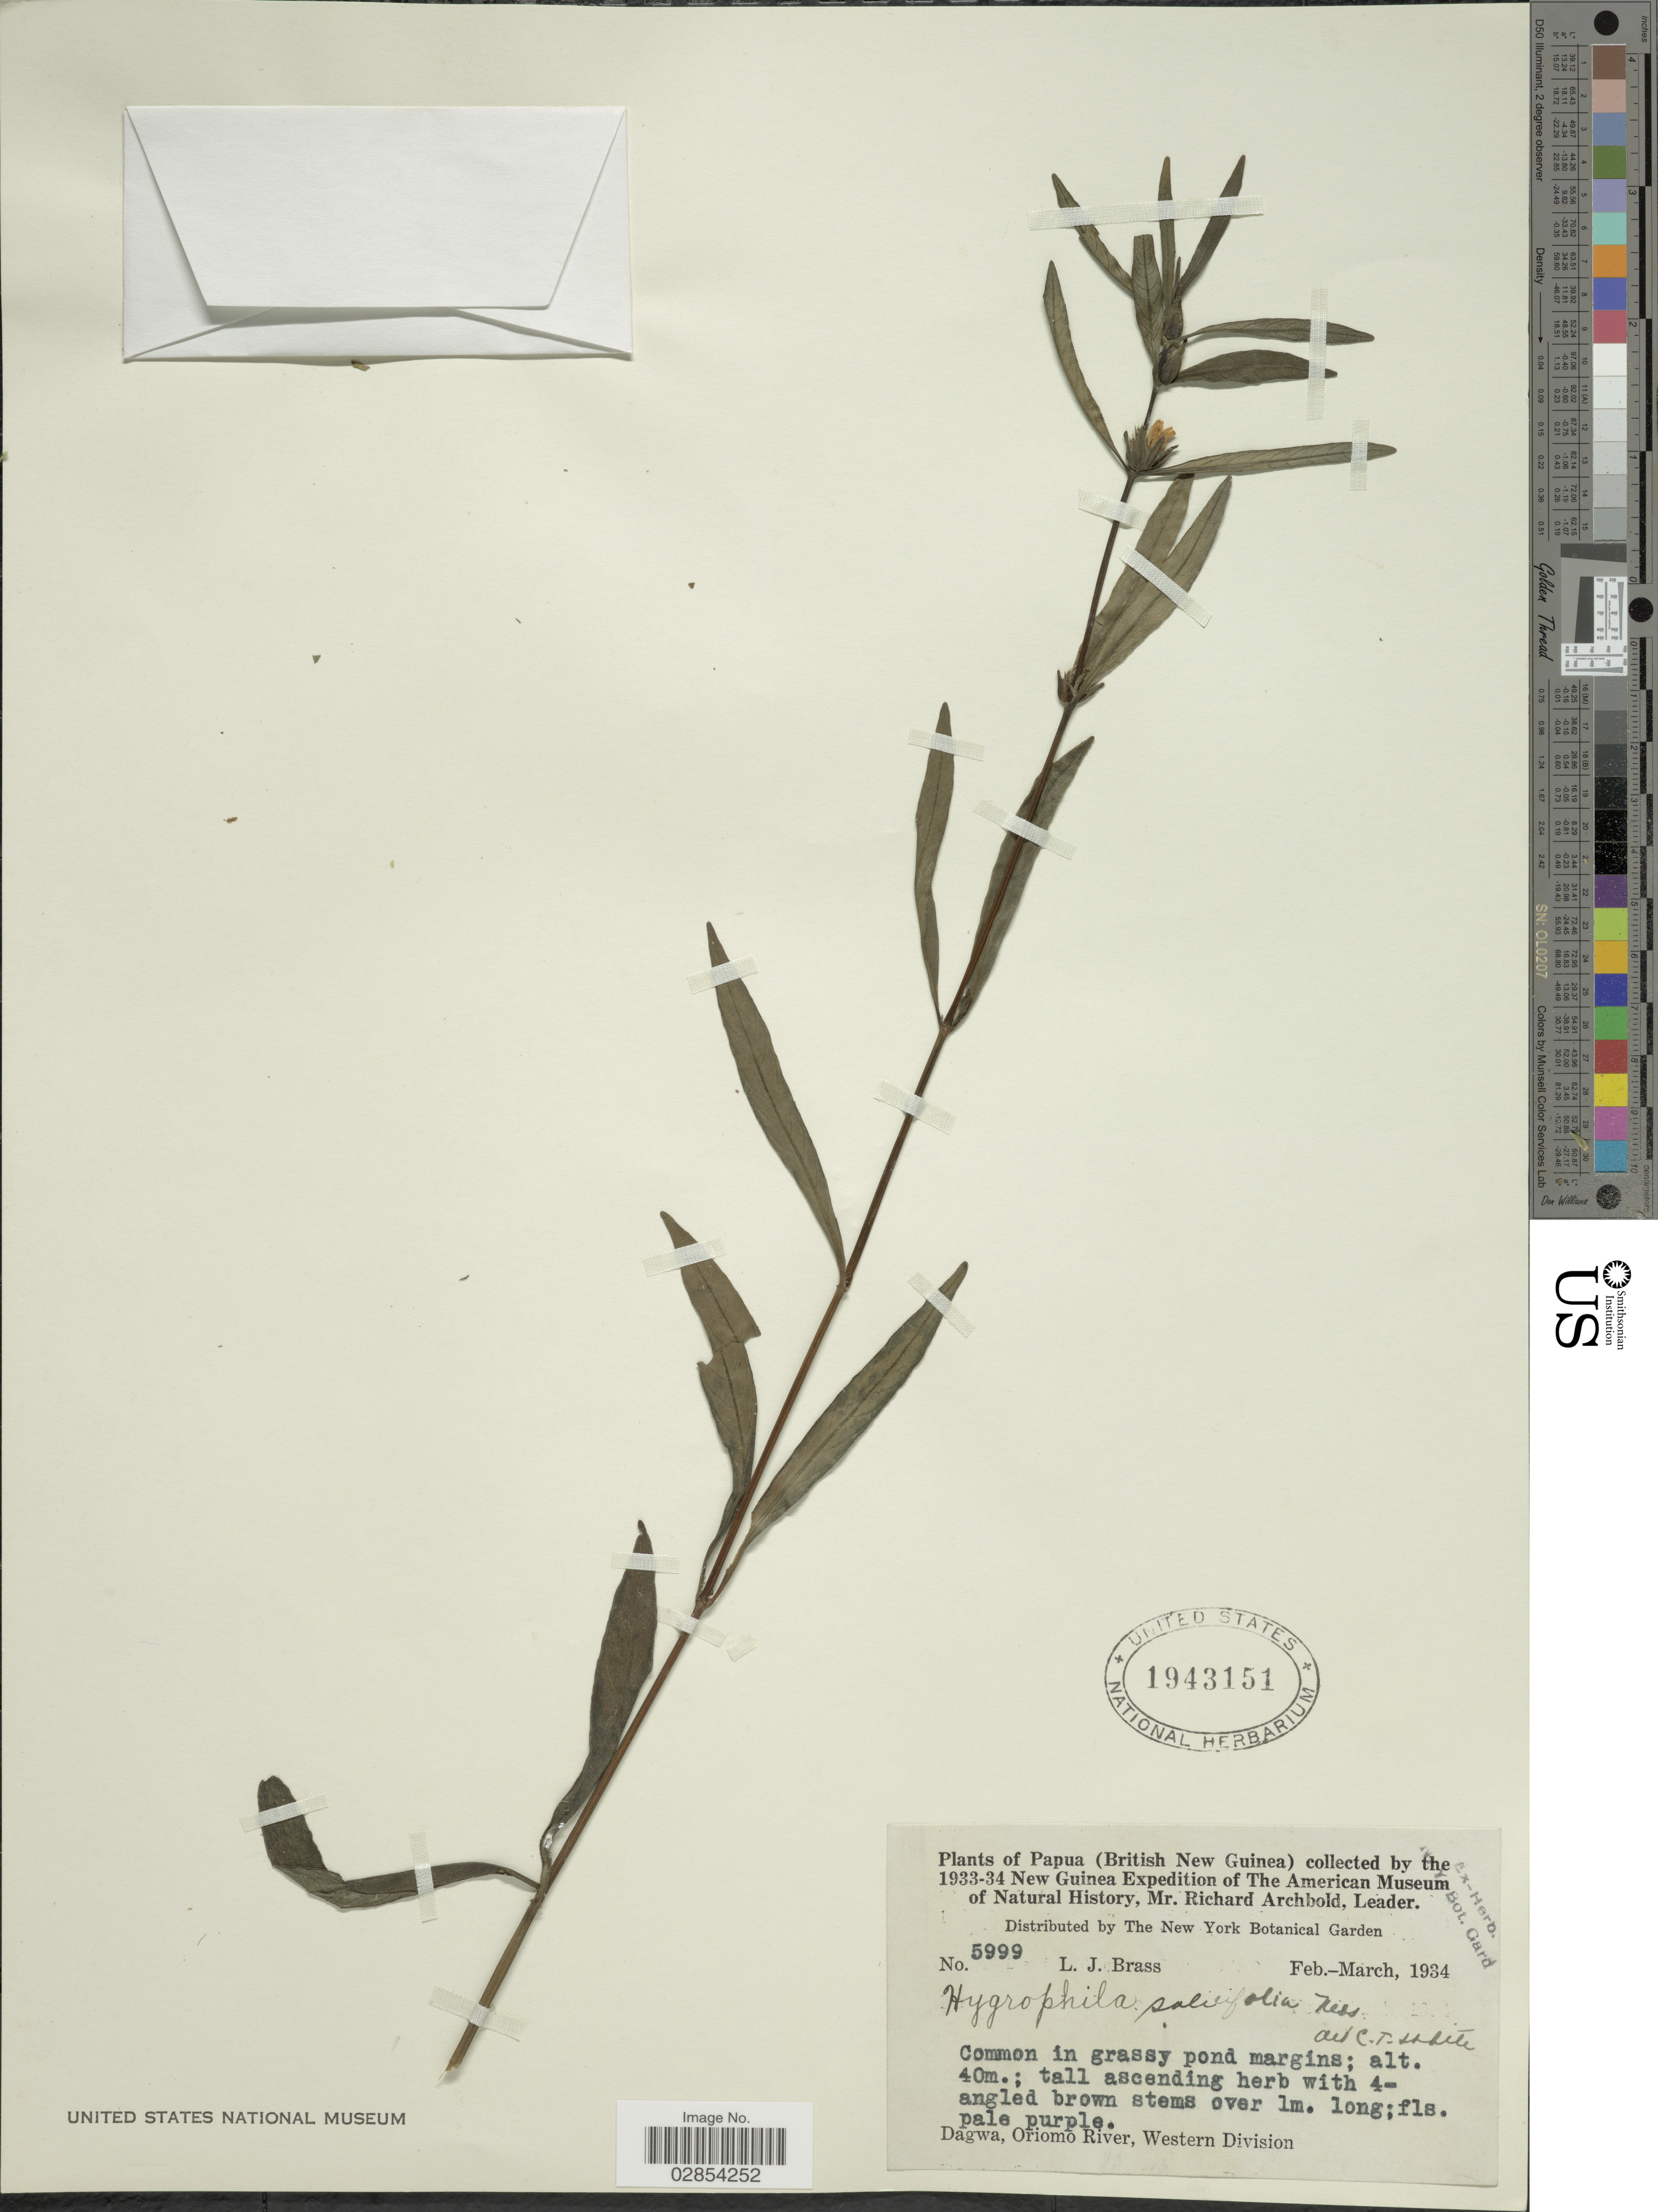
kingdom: Plantae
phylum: Tracheophyta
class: Magnoliopsida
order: Lamiales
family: Acanthaceae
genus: Hygrophila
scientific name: Hygrophila salicifolia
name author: (Vahl) Nees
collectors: L. J. Brass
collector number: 5999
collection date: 1934-02/1934-03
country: Papua New Guinea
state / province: Manus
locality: Papua (British New Guinea). Dagwa, Oriomo River, Western Division.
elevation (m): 40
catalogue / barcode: US 1943151